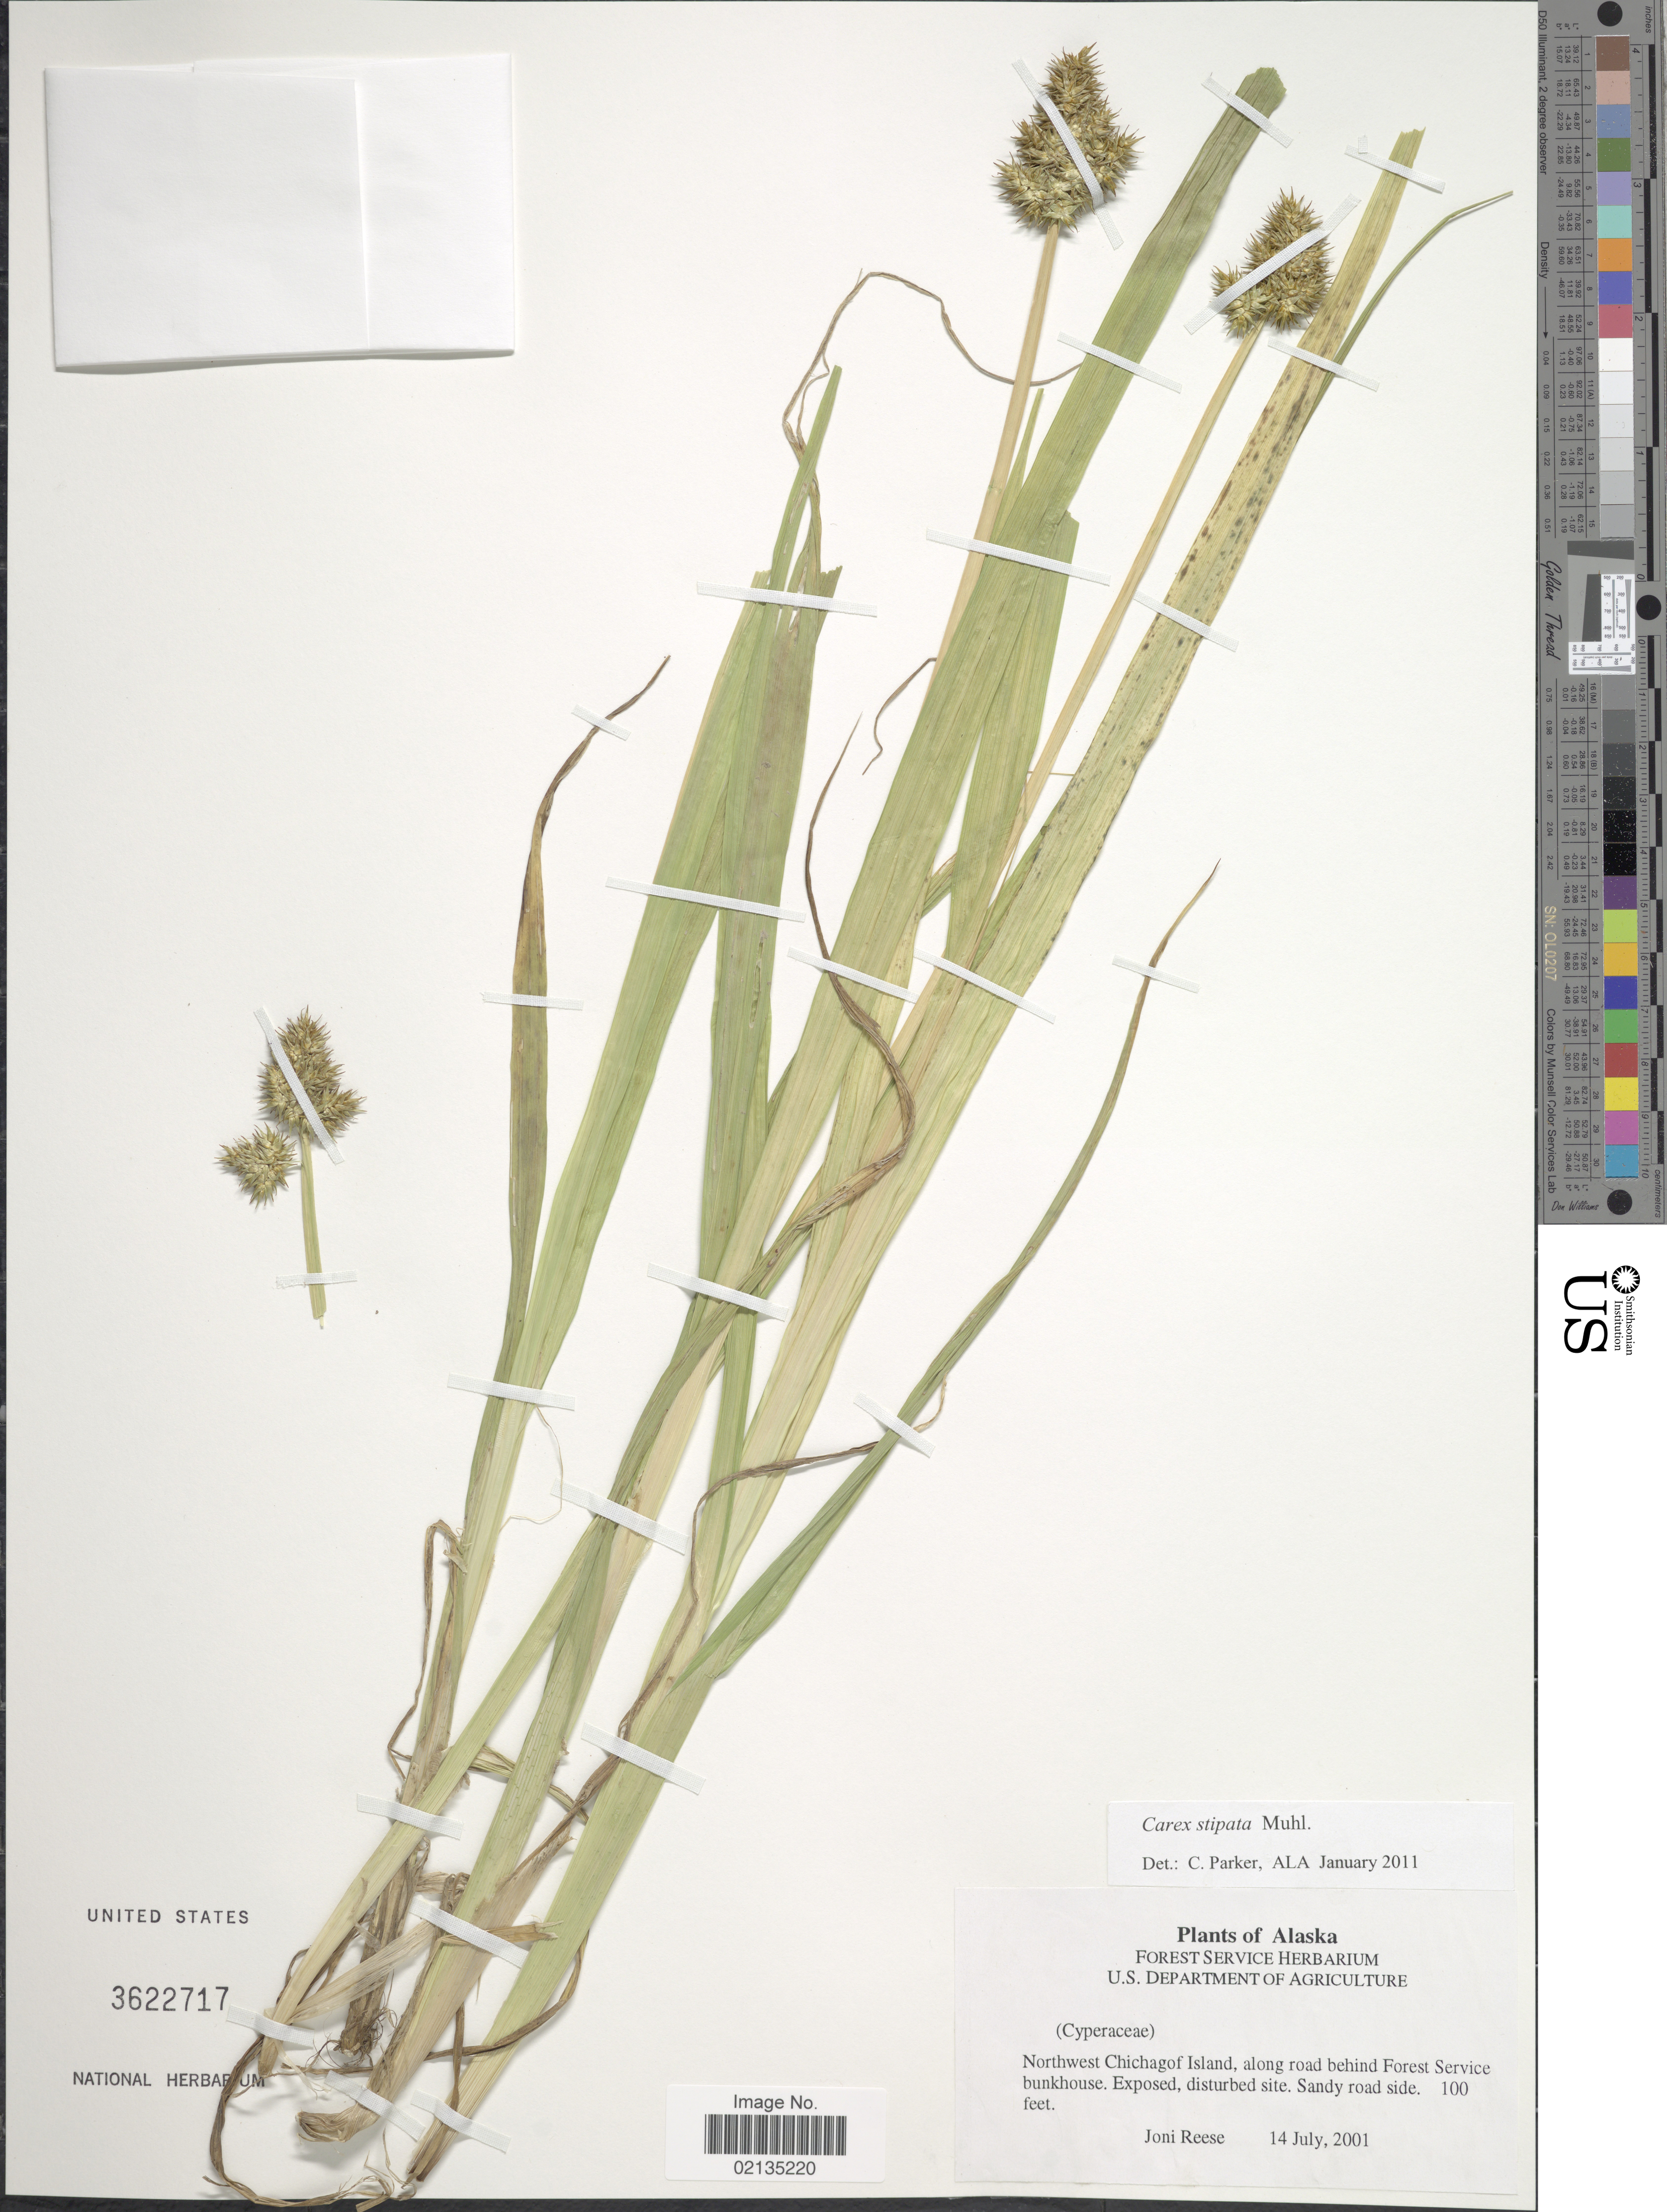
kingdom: Plantae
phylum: Tracheophyta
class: Liliopsida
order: Poales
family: Cyperaceae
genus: Carex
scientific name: Carex stipata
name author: Muhl. ex Willd.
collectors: J. Reese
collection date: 2001-07-14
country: United States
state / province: Alaska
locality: Alaska. Northwest Chichagof Island, along road behind Forest Service bunkhouse.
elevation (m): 30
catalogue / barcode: US 3622717